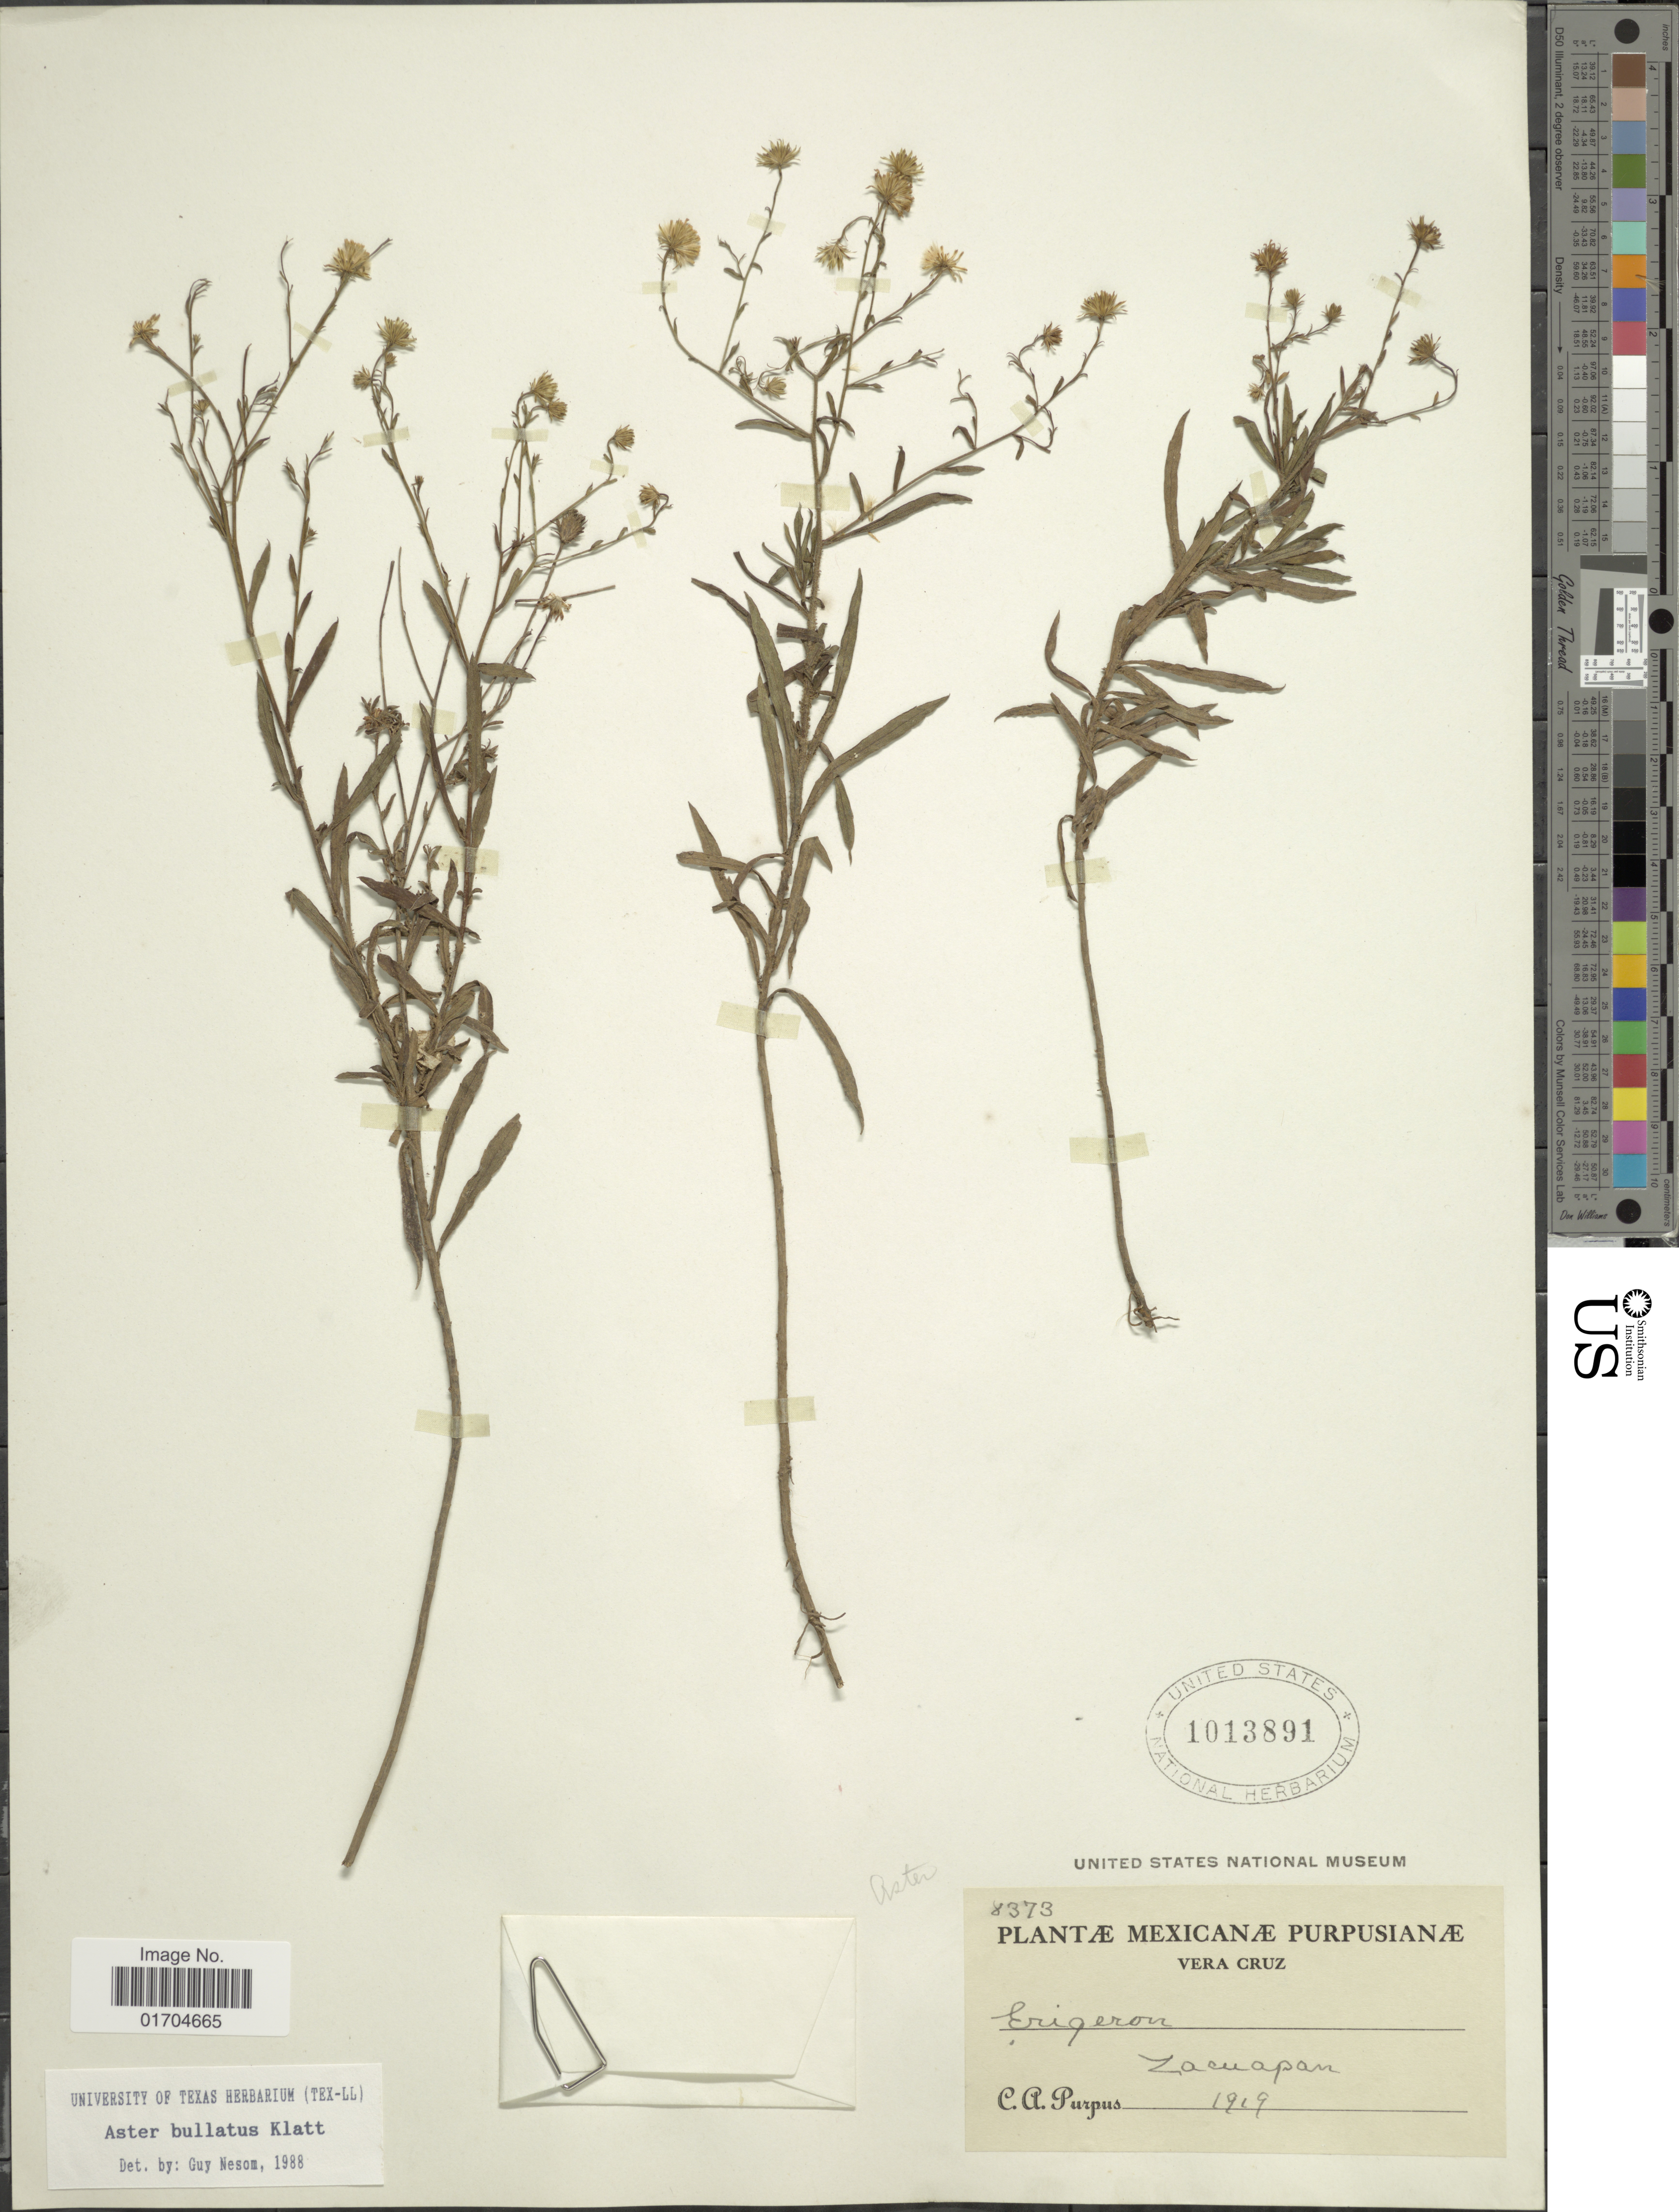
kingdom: Plantae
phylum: Tracheophyta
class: Magnoliopsida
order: Asterales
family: Asteraceae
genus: Symphyotrichum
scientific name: Symphyotrichum bullatum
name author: (Klatt) G.L. Nesom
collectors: C. A. Purpus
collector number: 8373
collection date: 1919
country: Mexico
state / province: Veracruz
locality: Mexicanae Purpusianae. Vera Cruz. Zacuapan.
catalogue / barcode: US 1013891